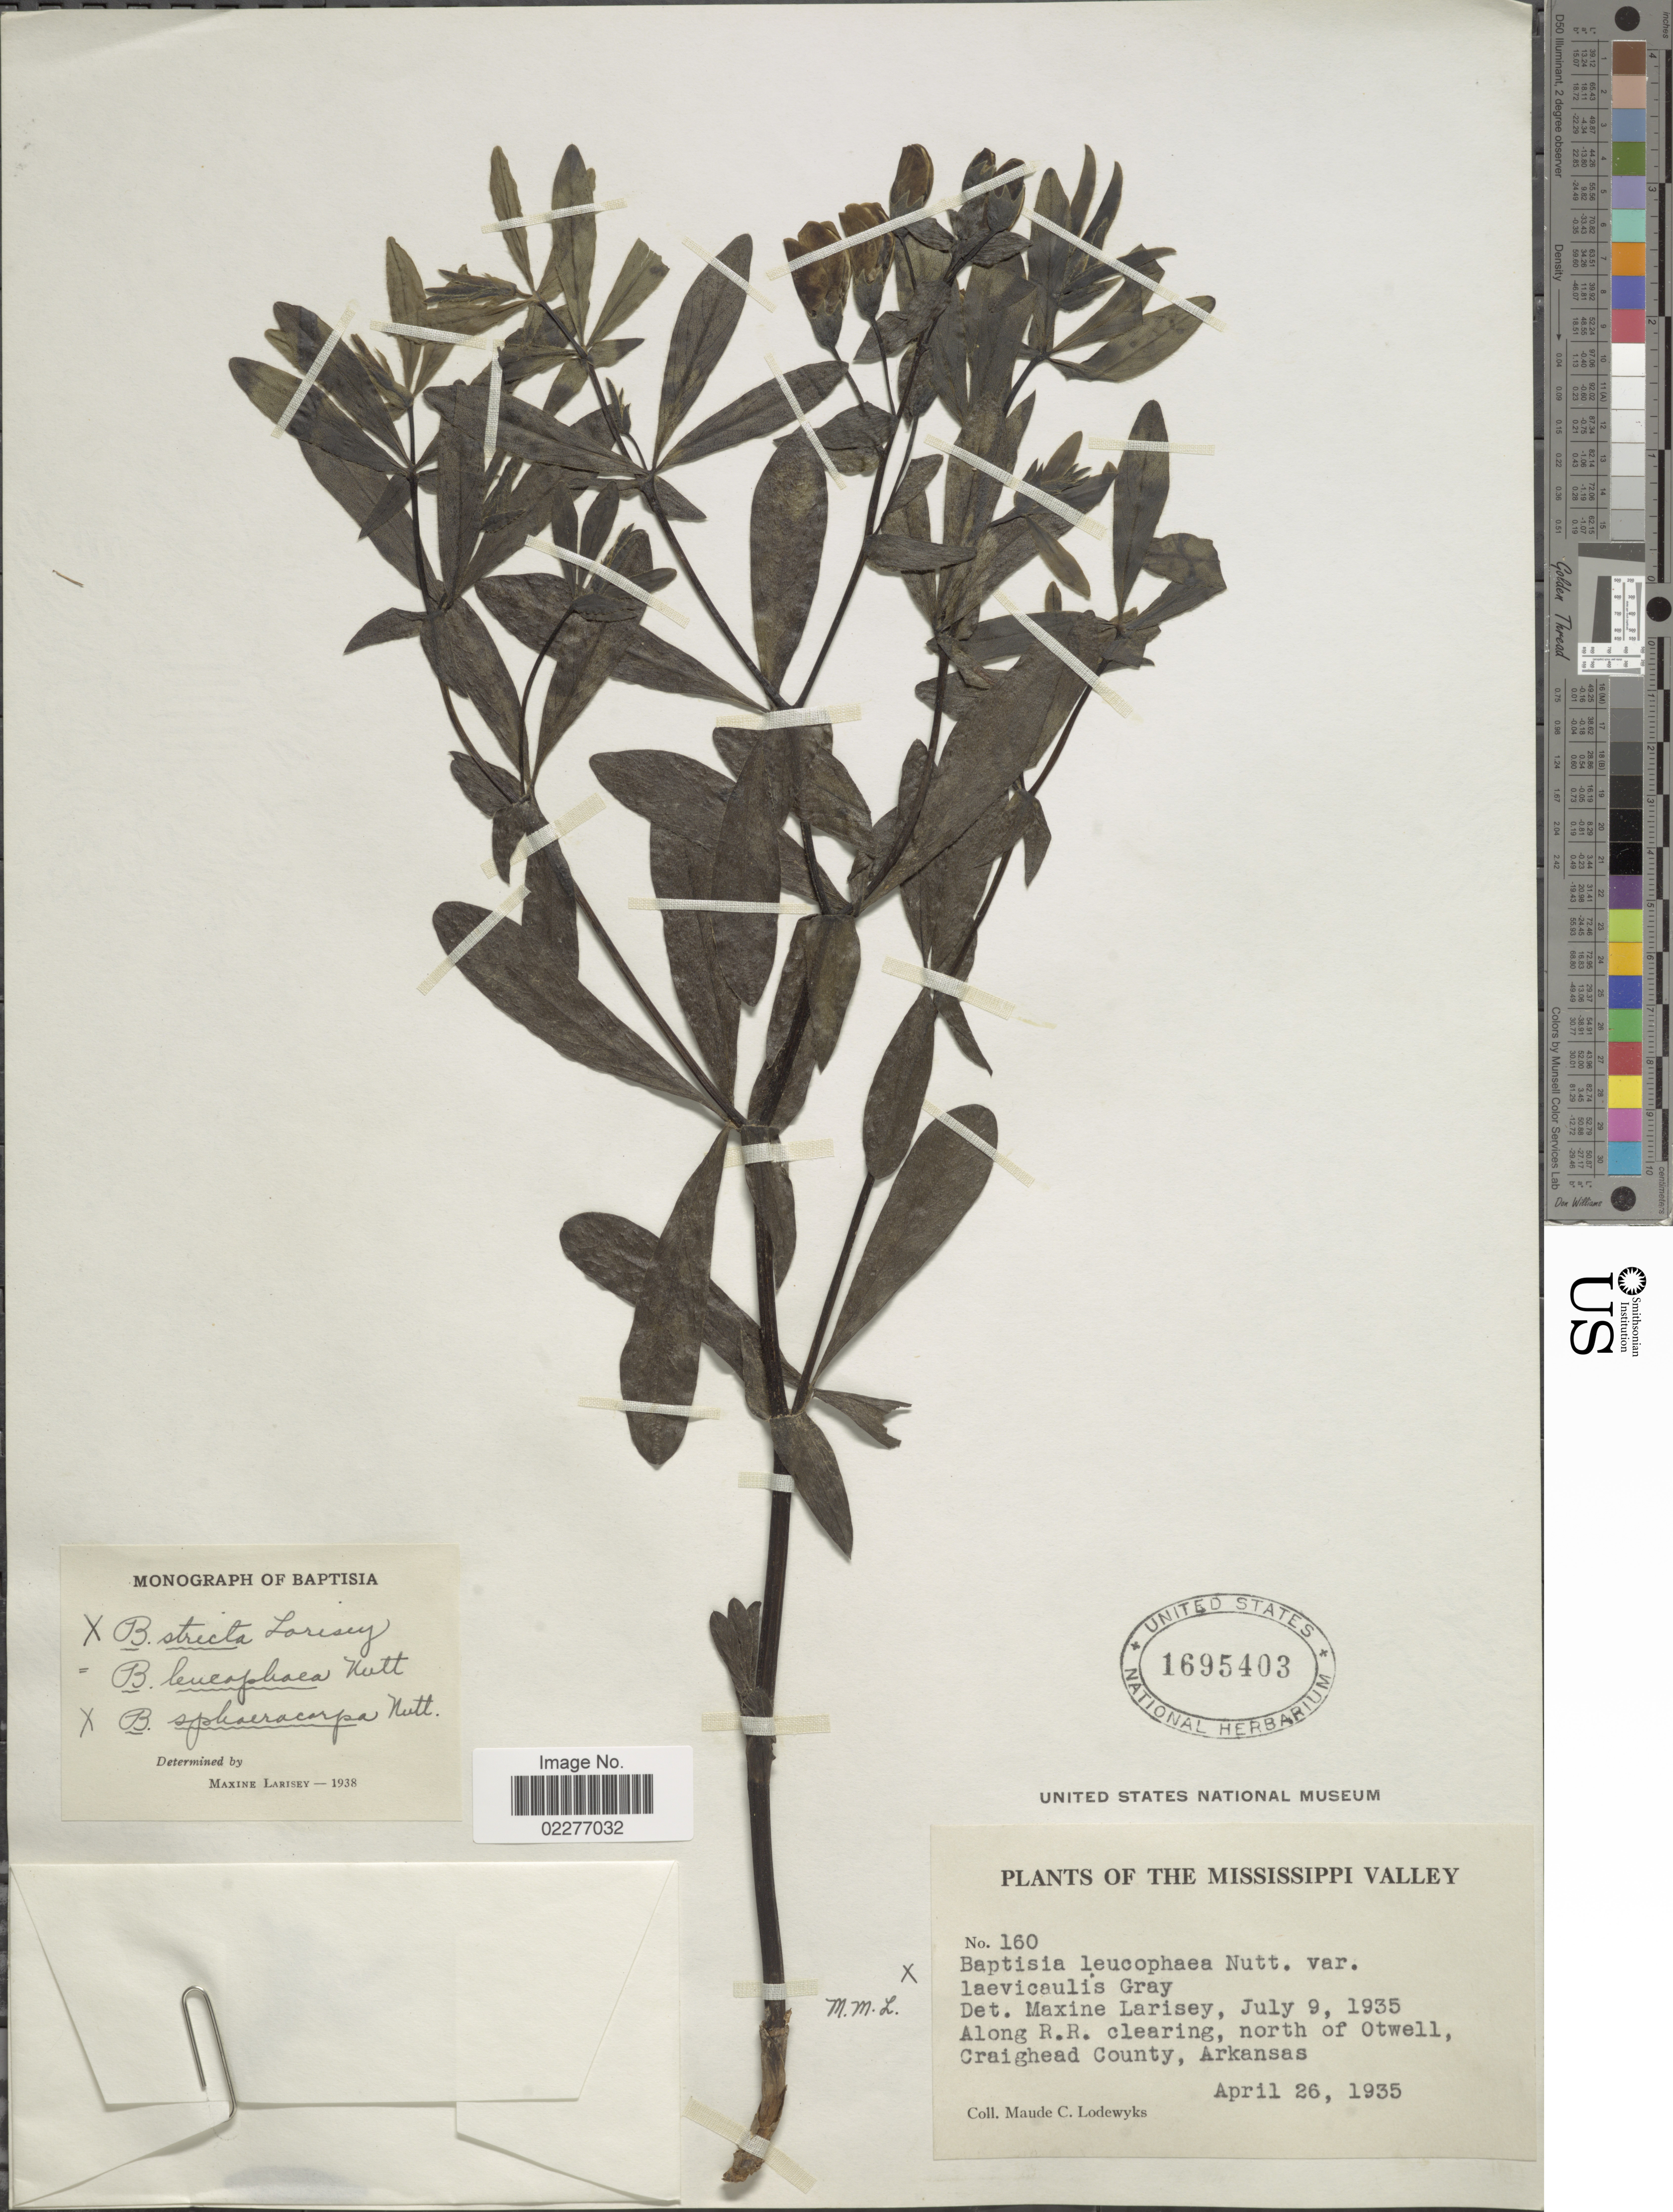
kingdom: Plantae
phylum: Tracheophyta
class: Magnoliopsida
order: Fabales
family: Fabaceae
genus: Baptisia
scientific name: Baptisia stricta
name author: Larisey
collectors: M. Lodewyks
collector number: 160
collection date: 1935-04-26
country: United States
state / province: Mississippi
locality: The Mississippi Valley, Along R.R. clearing, north of Otwell, Craighead County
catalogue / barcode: US 1695403